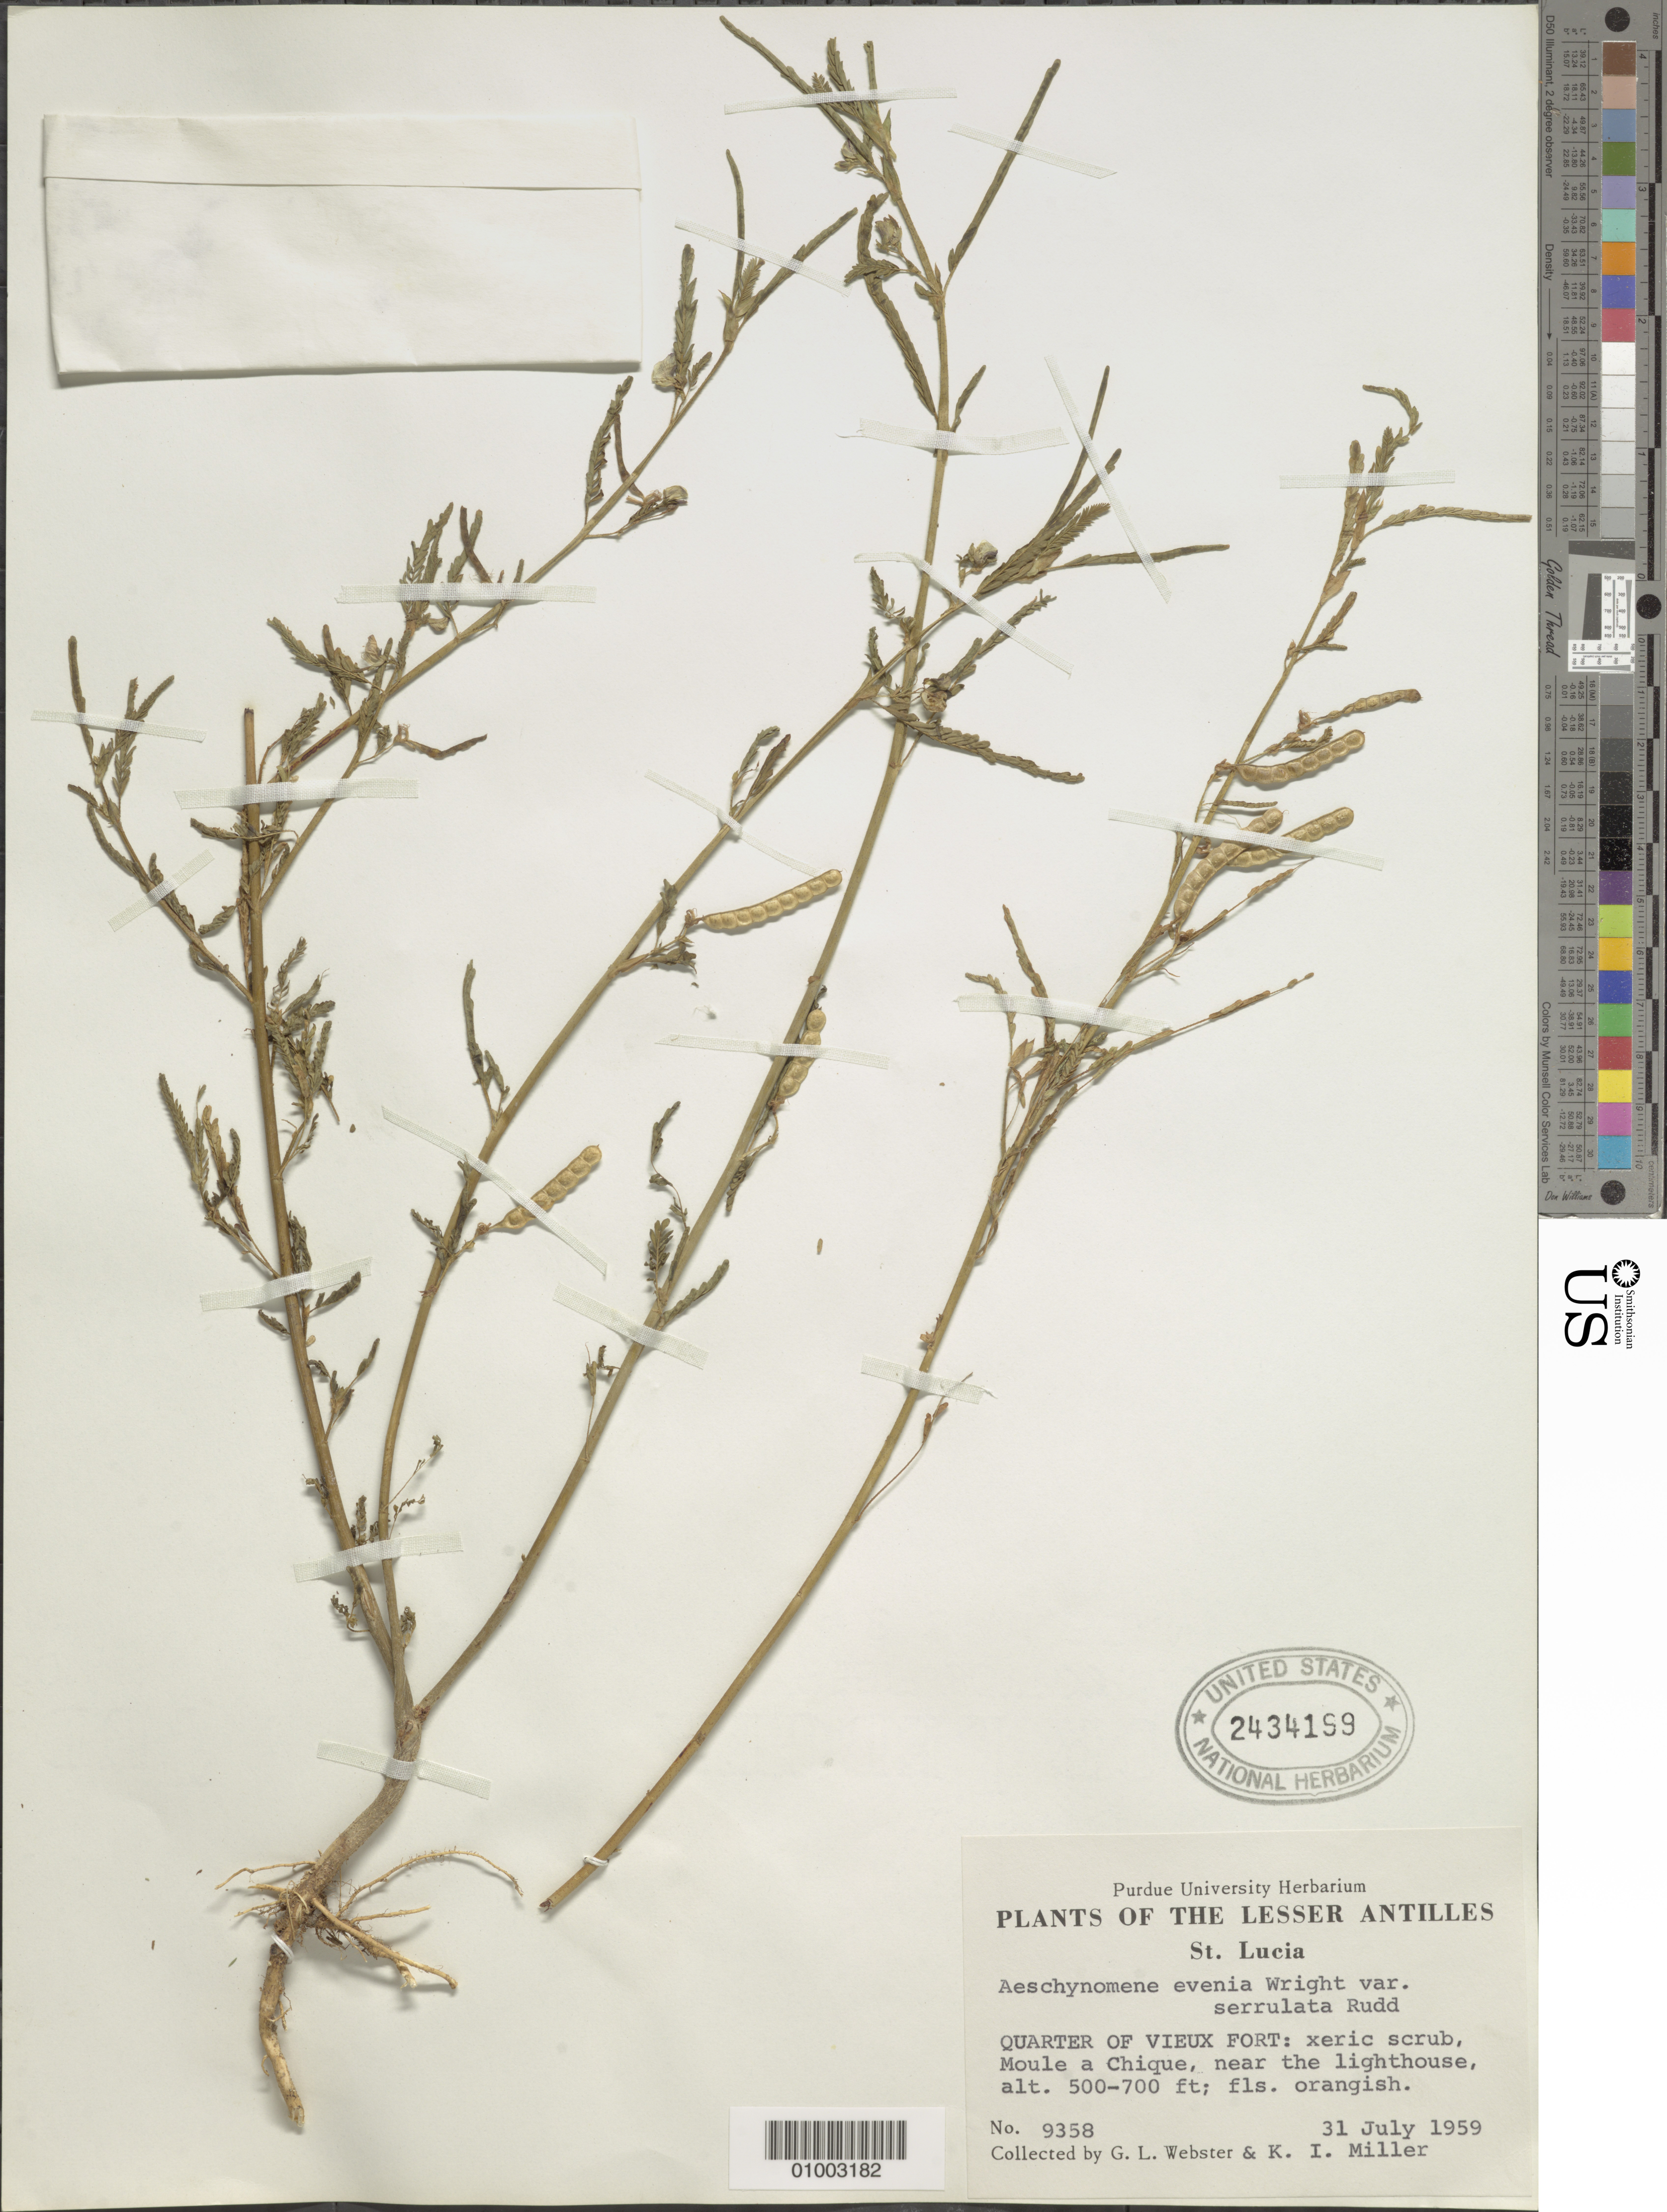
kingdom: Plantae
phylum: Tracheophyta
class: Magnoliopsida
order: Fabales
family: Fabaceae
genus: Aeschynomene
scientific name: Aeschynomene evenia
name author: C. Wright in Sauvalle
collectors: G. L. Webster & K. Miller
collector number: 9358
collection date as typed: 31 Jul 1959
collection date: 1959-07-31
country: St. Lucia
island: St. Lucia I.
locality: Quarter of Vieux Fort: xeric scrub, Moule a chique, near the lighthouse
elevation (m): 152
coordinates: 0 N, 0 E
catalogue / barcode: US 2434199